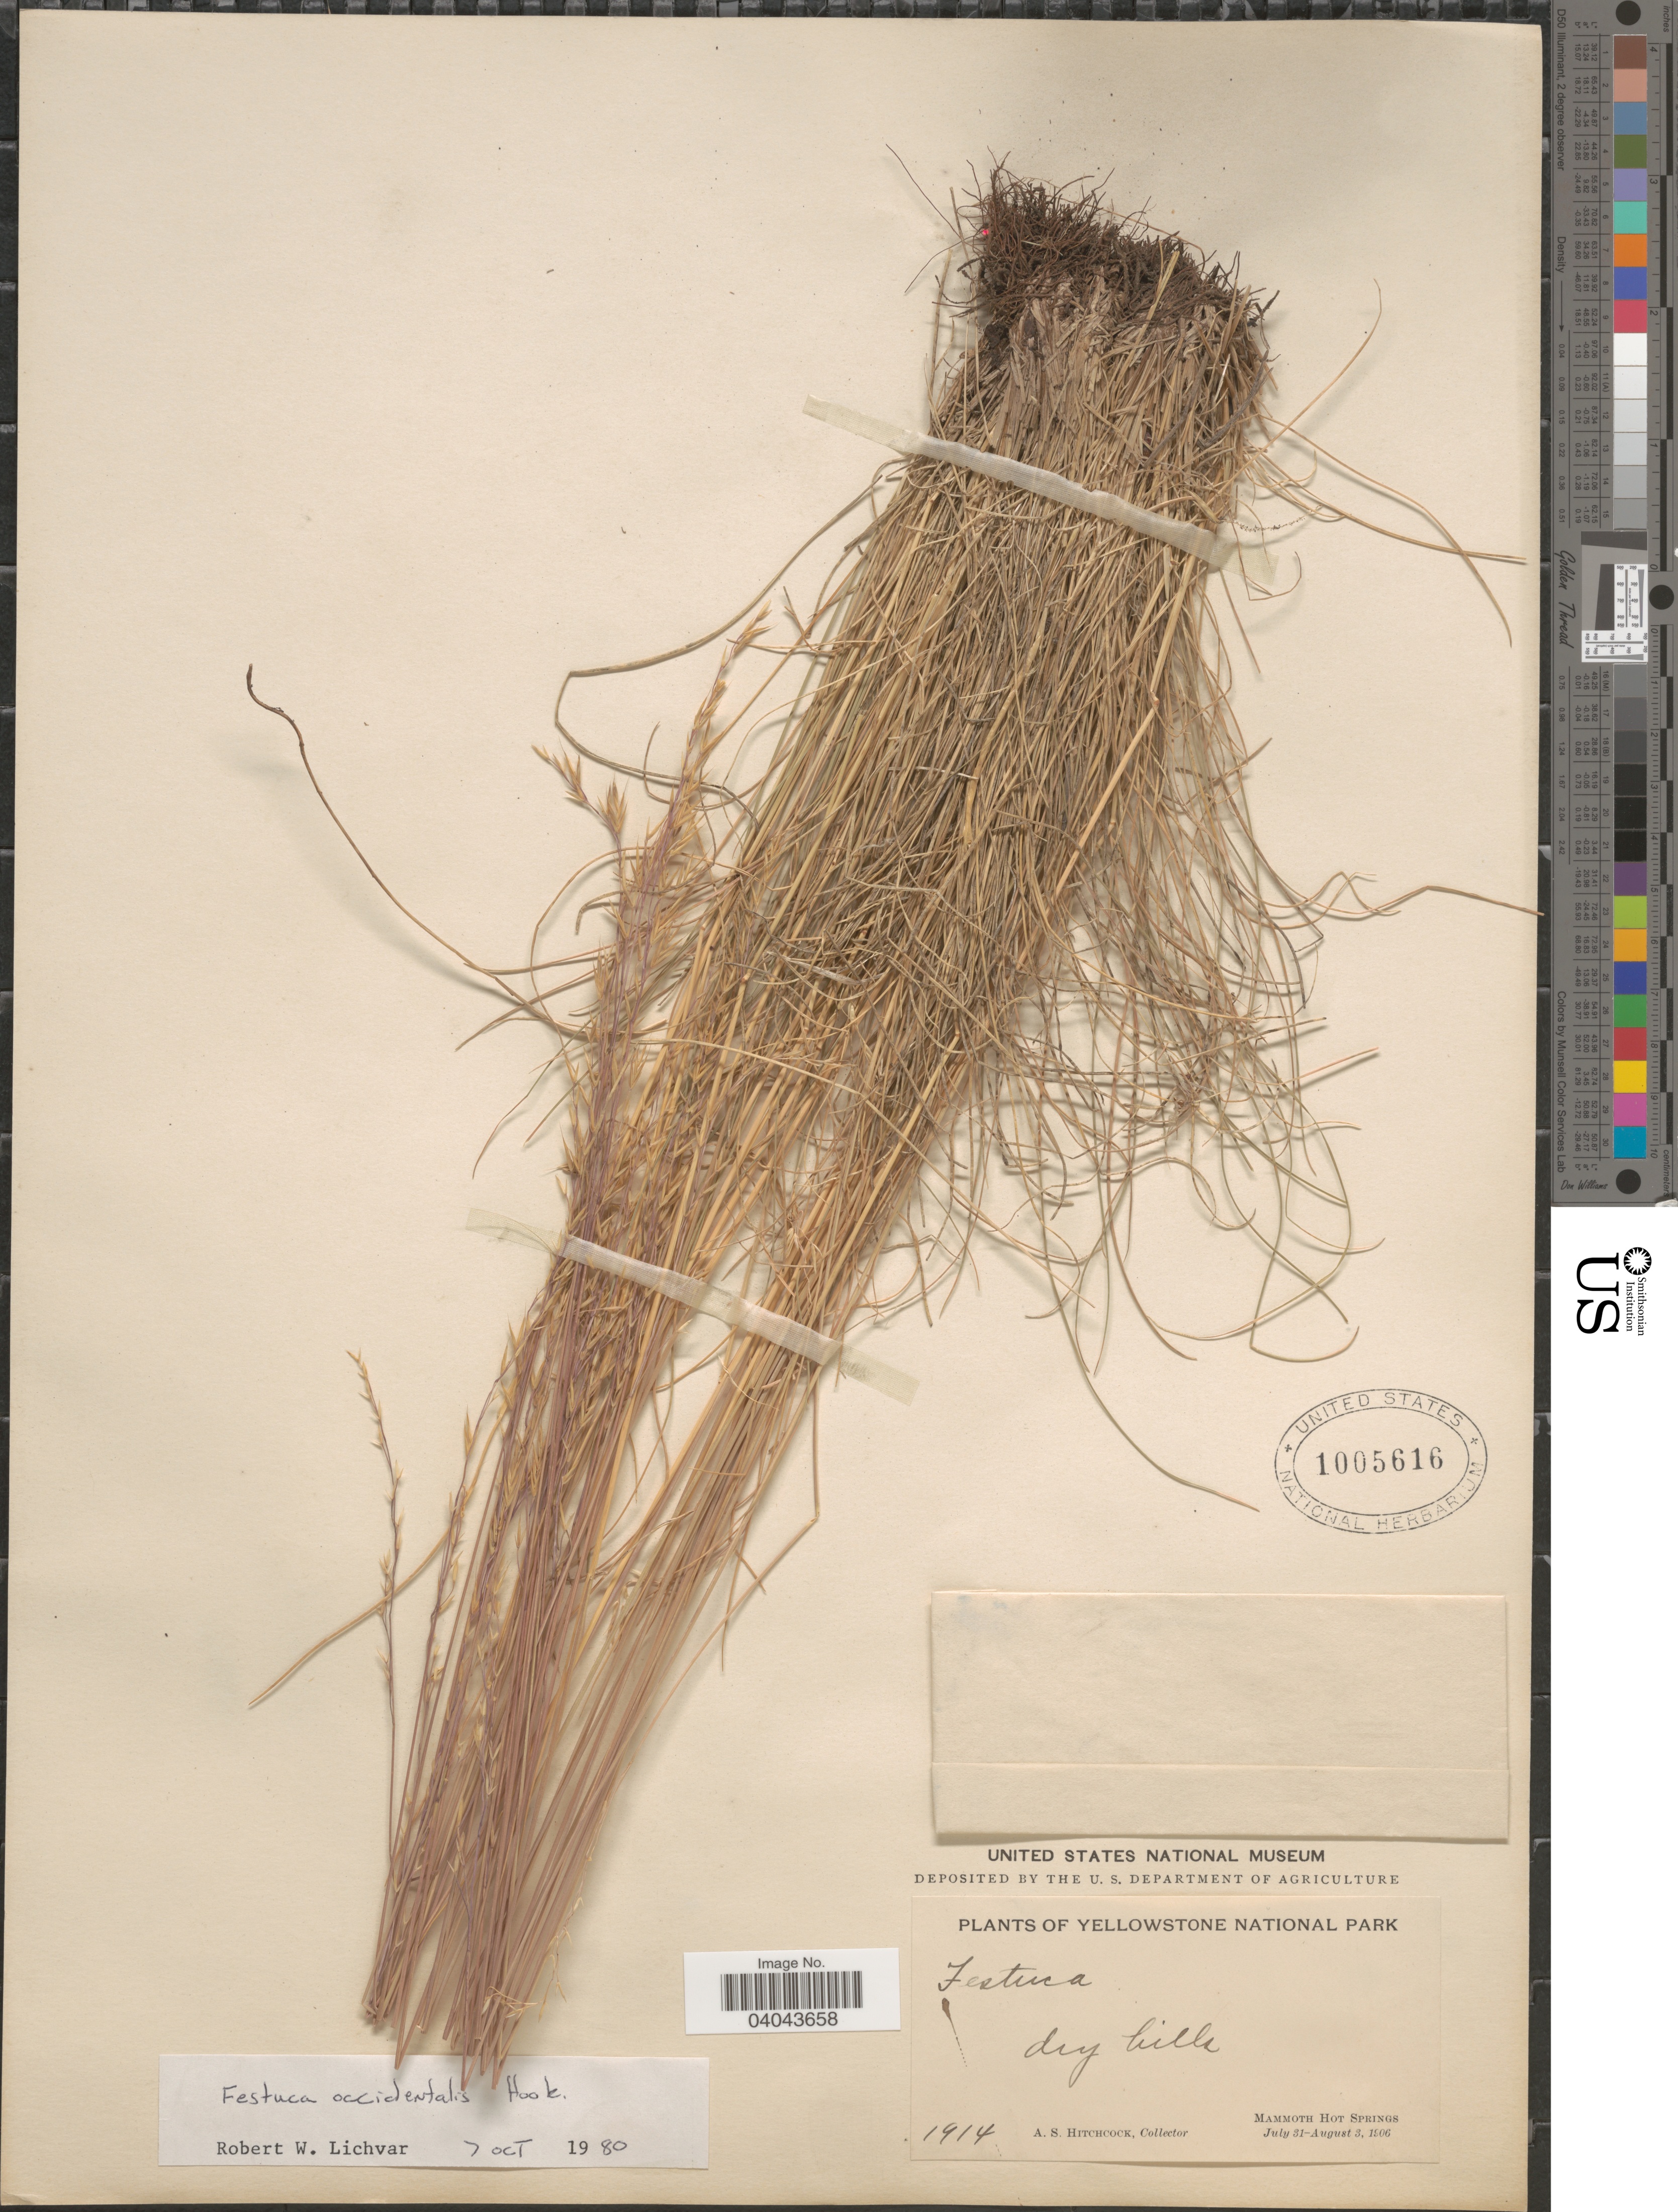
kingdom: Plantae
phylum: Tracheophyta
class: Liliopsida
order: Poales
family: Poaceae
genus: Festuca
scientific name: Festuca occidentalis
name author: Hook.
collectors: A. S. Hitchcock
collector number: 1914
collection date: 1906-07-31/1906-08-03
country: United States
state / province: Wyoming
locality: Yellowstone National Park. Mammoth Hot Springs.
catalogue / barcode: US 1005616